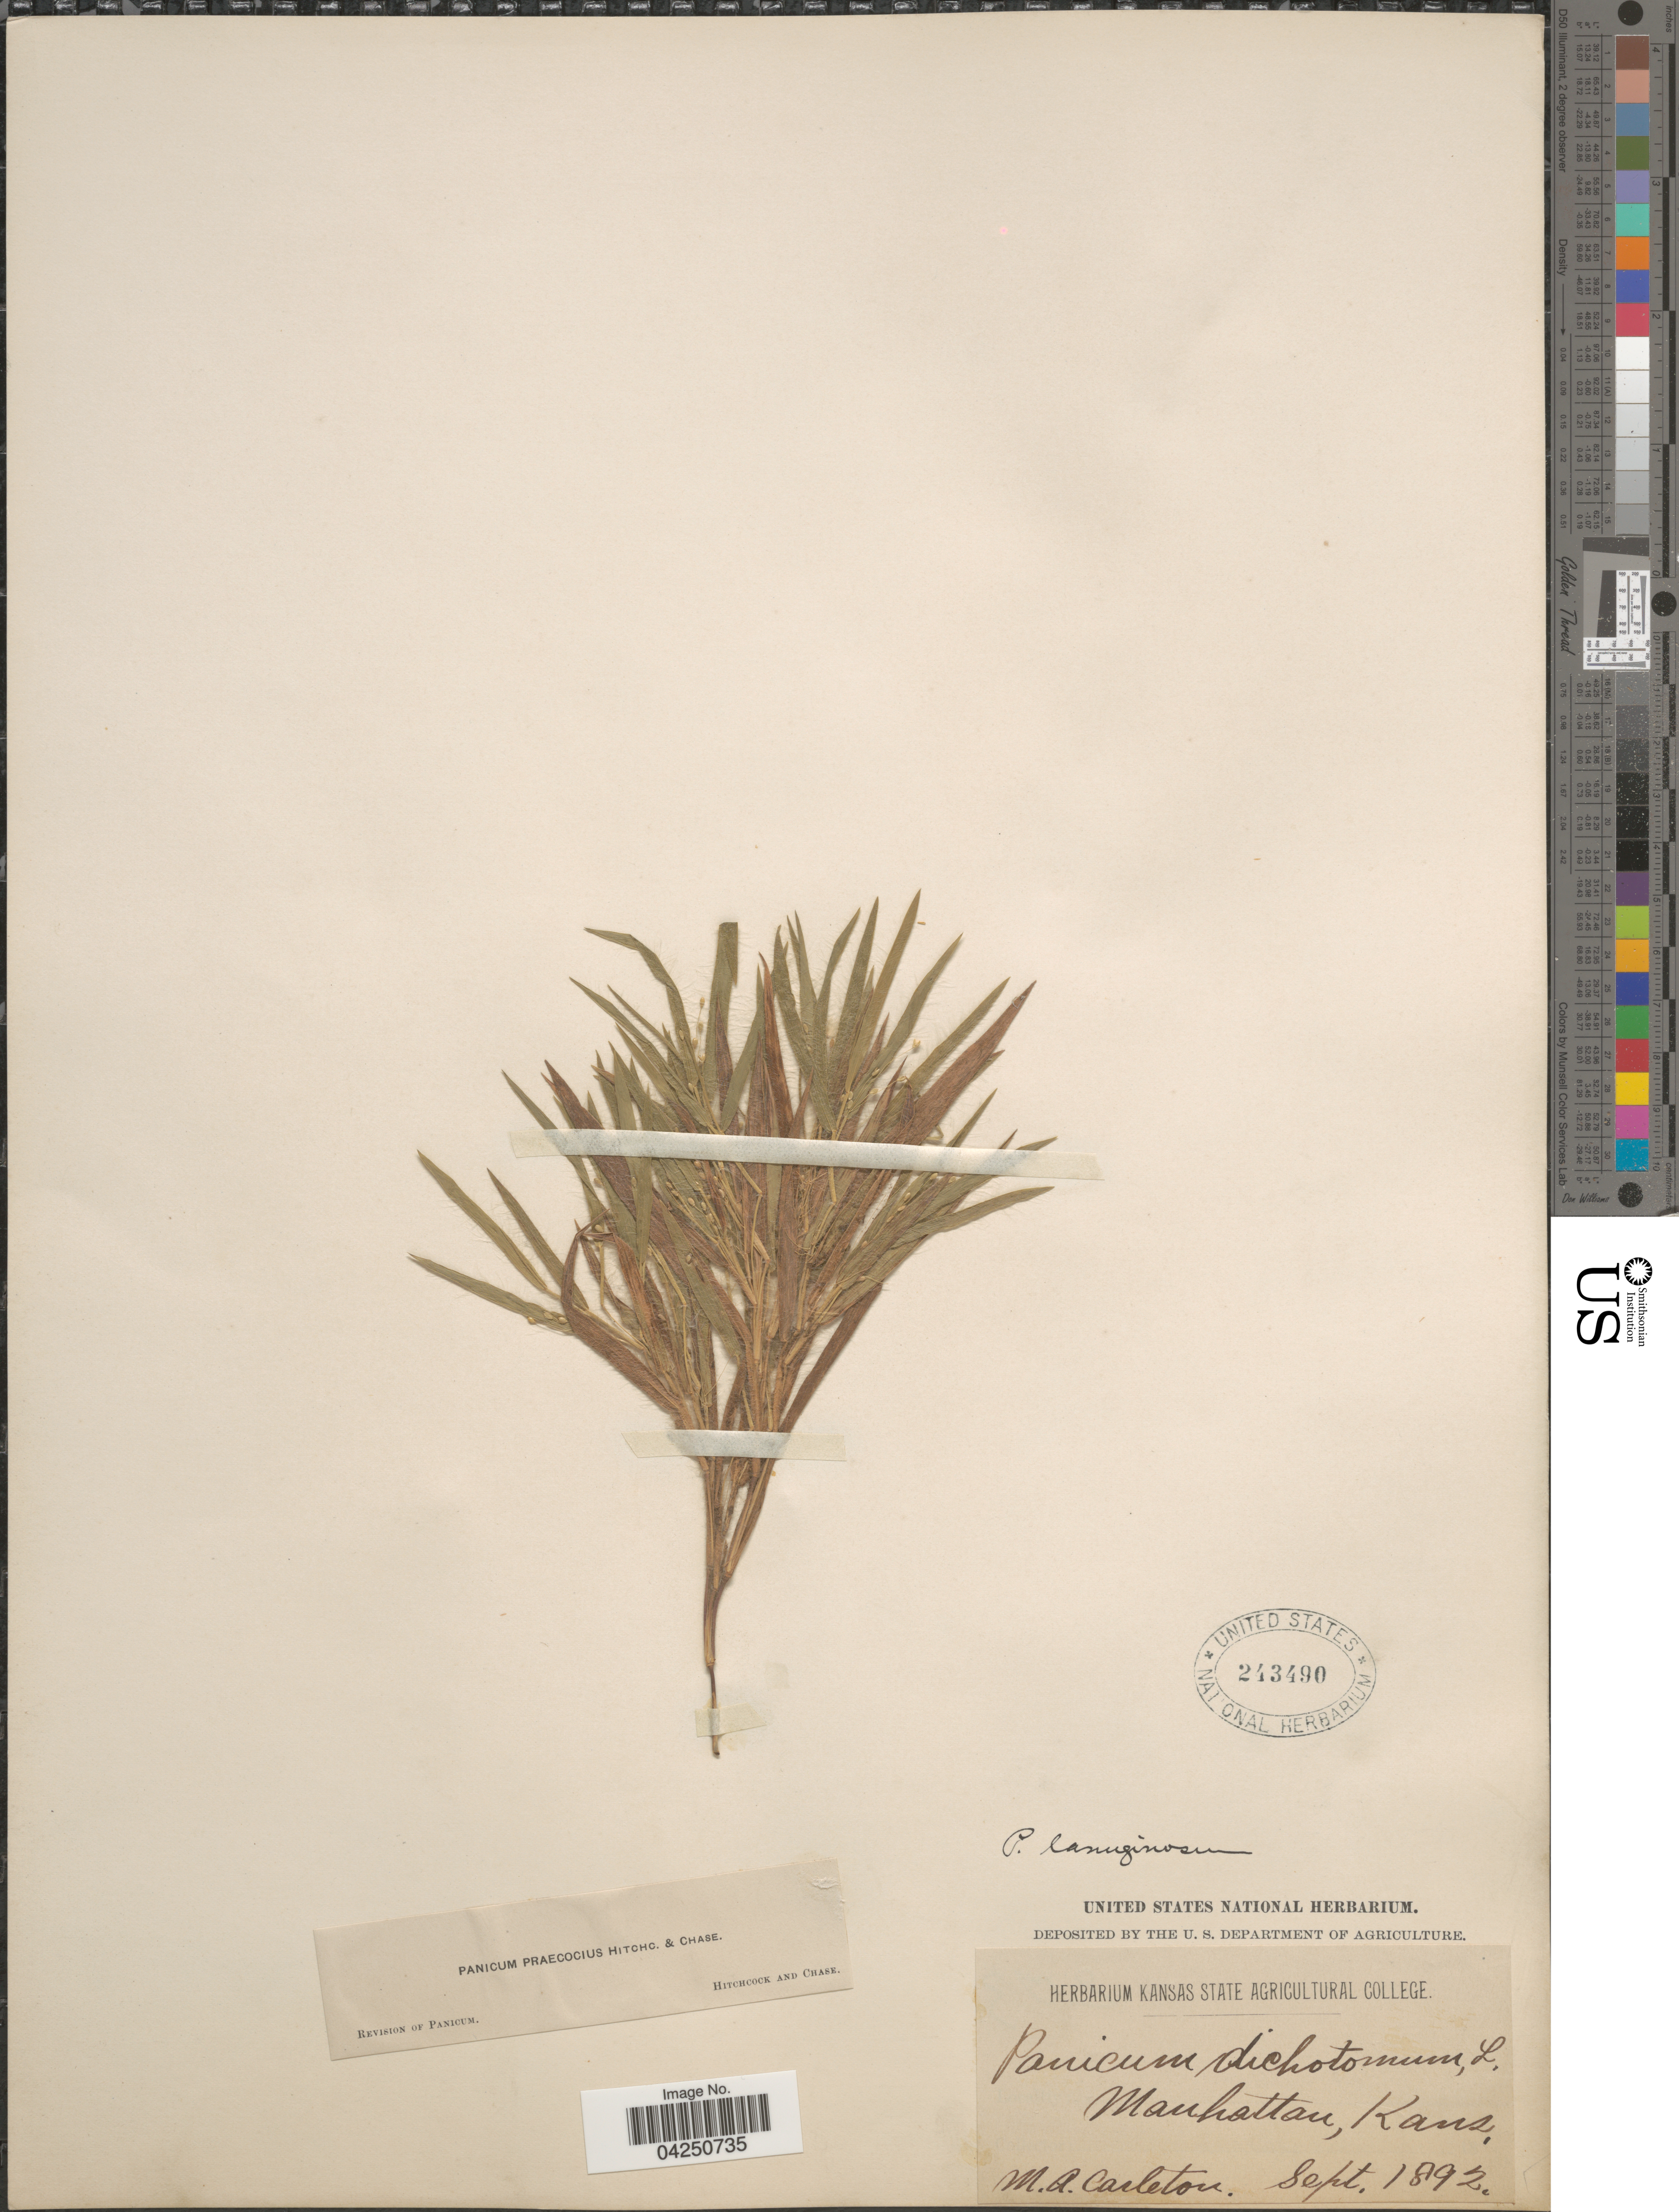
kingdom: Plantae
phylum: Tracheophyta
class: Liliopsida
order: Poales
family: Poaceae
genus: Dichanthelium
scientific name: Dichanthelium acuminatum var. acuminatum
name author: (Sw.) Gould & C.A. Clark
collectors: M. A. Carleton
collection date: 1892-09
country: United States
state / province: Kansas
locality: Manhattan.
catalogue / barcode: US 243490